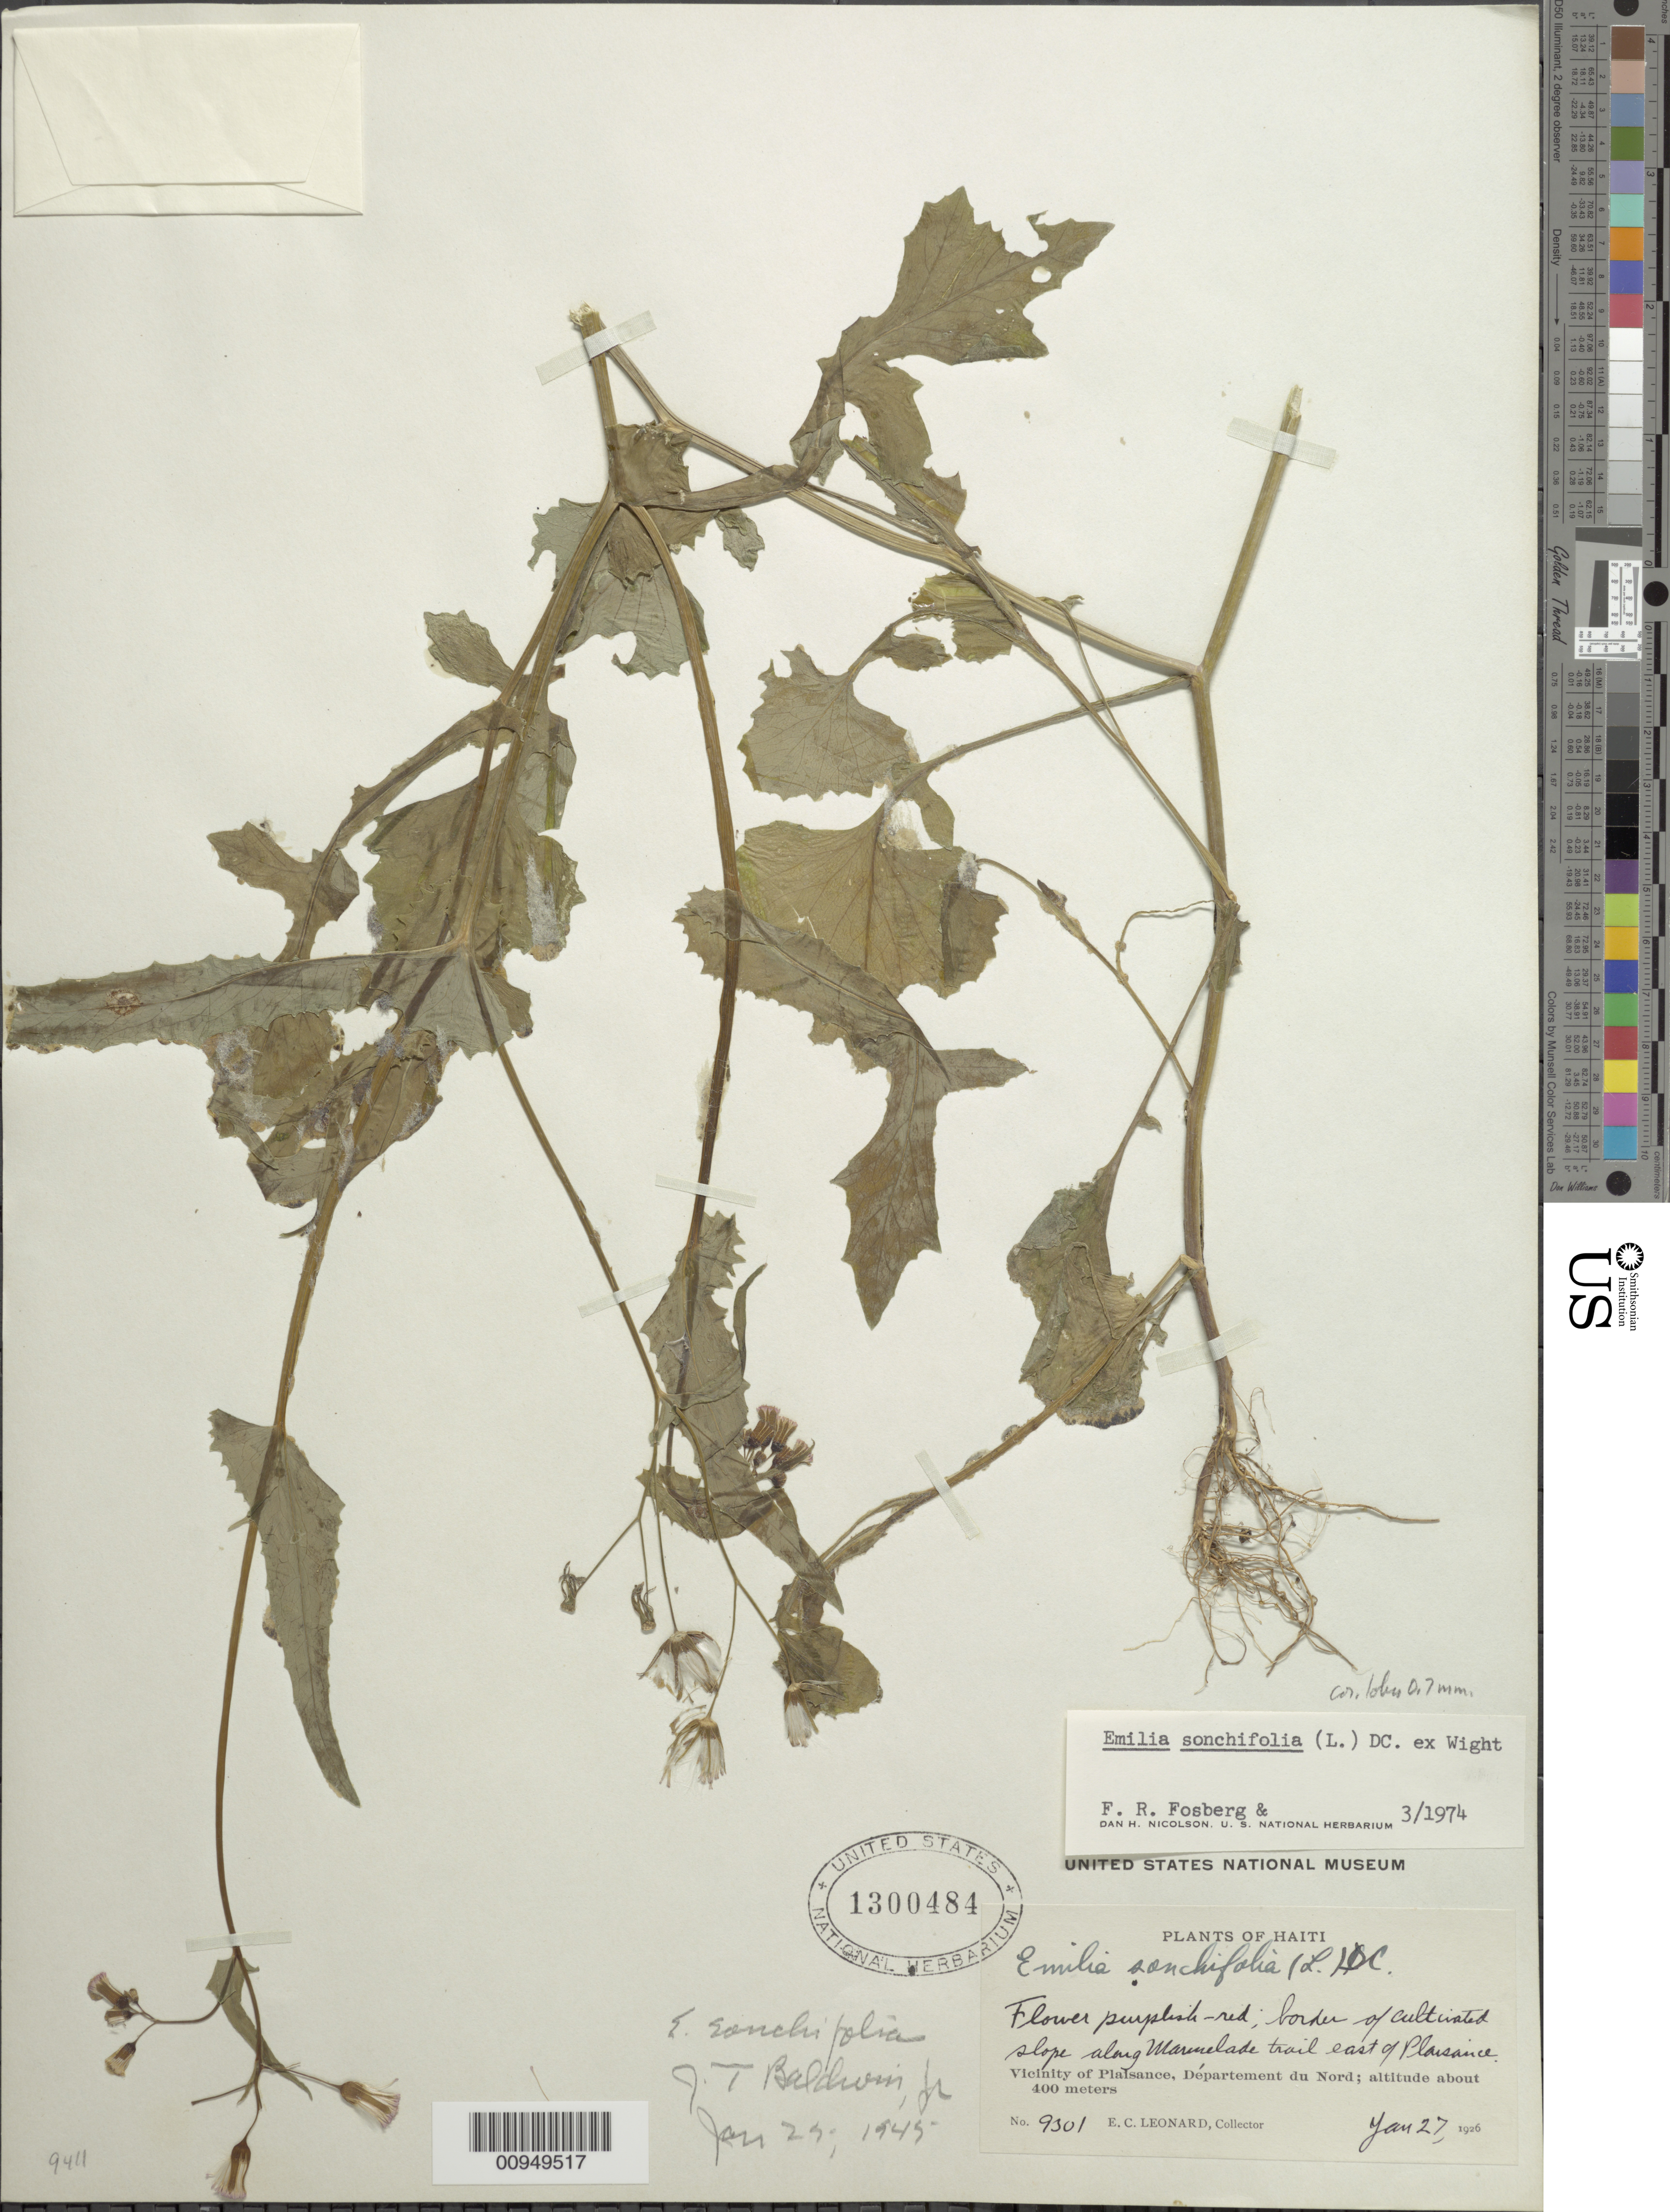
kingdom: Plantae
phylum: Tracheophyta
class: Magnoliopsida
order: Asterales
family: Asteraceae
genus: Emilia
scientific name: Emilia sonchifolia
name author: (L.) DC.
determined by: Fosberg, F. R.; Nicolson, D. H.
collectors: E. C. Leonard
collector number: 9301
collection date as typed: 27 Jan 1926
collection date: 1926-01-27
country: Haiti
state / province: Nord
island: Hispaniola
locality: Vicinity of Plaisance, border of cultivated slope along Marmelade trail, E of Plaisance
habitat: Border of cultivated slope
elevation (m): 400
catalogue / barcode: US 1300484